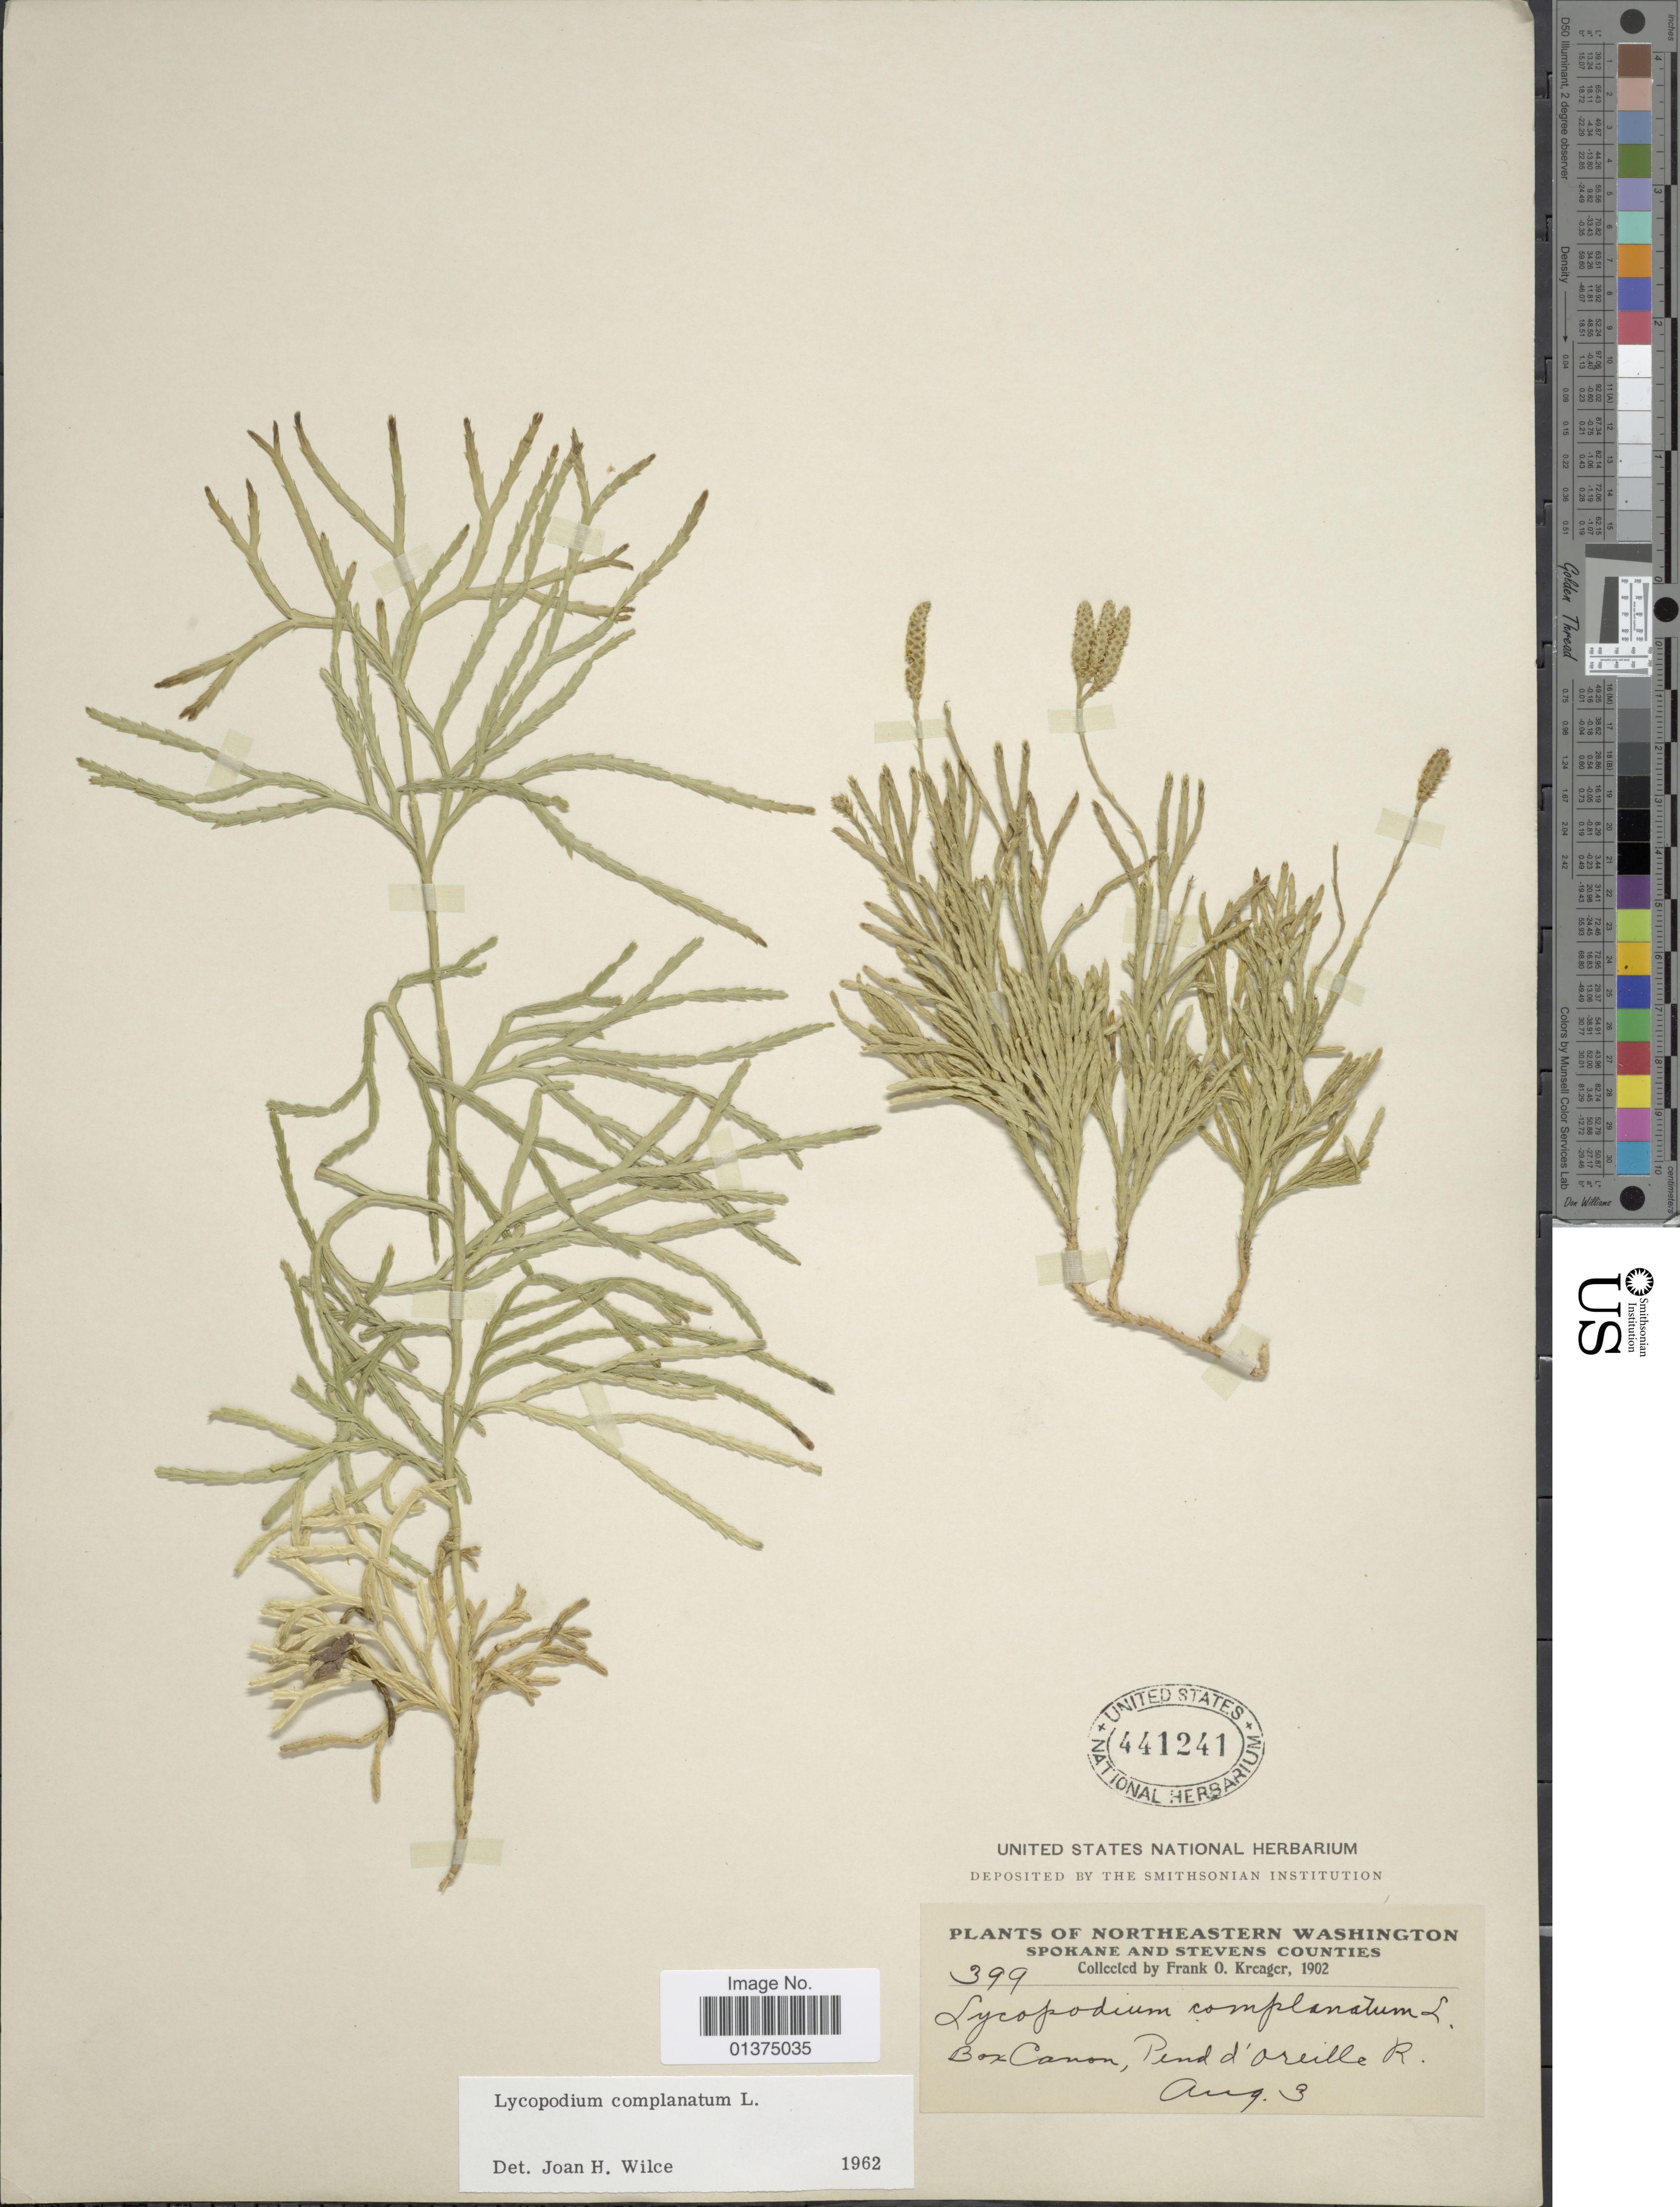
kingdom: Plantae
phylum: Tracheophyta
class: Lycopodiopsida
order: Lycopodiales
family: Lycopodiaceae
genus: Diphasiastrum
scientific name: Diphasiastrum complanatum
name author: (L.) Holub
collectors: F. Kreager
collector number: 399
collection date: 1902-08-03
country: United States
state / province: Washington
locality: Northeastern Washington, Box Canon, Pend d'Oreille R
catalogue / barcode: US 441241